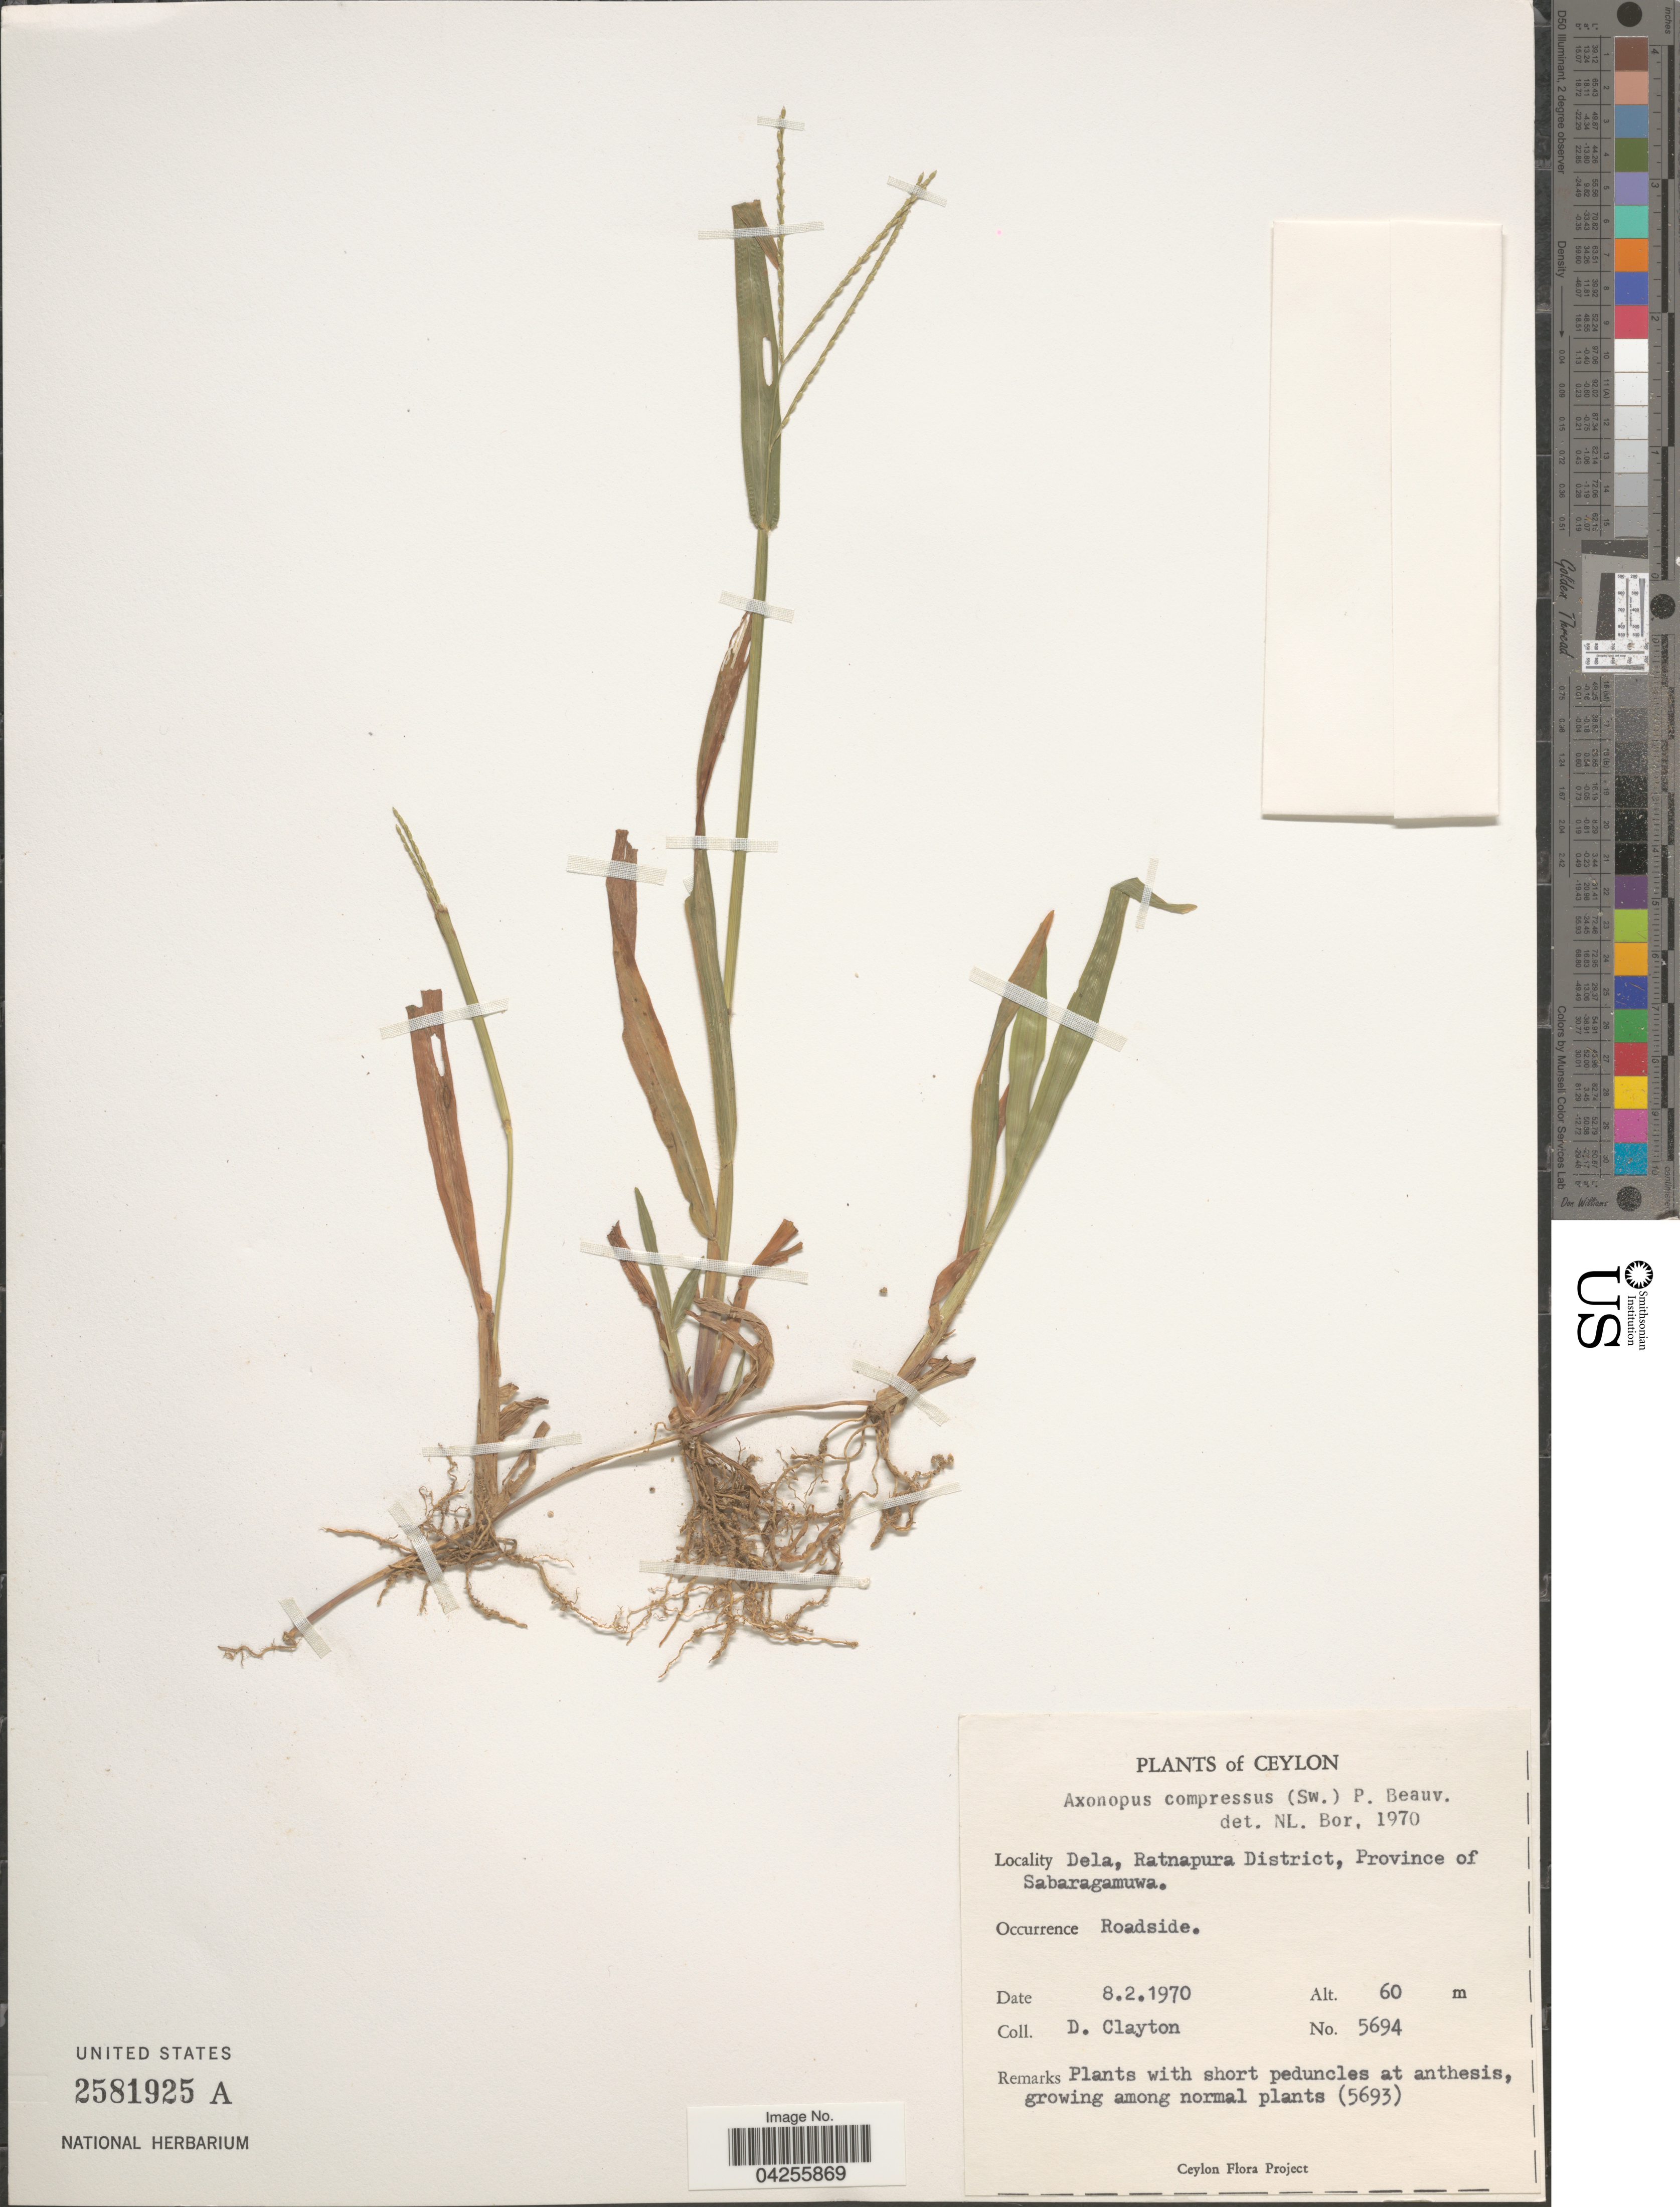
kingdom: Plantae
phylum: Tracheophyta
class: Liliopsida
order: Poales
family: Poaceae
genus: Axonopus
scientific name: Axonopus compressus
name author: (Sw.) P. Beauv.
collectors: D. Clayton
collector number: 5694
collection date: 1970-02-08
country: Sri Lanka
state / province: Sabaragamuwa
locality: Ceylon. Dela, Ratnapura District. Roadside.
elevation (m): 60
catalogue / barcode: US 2581925A